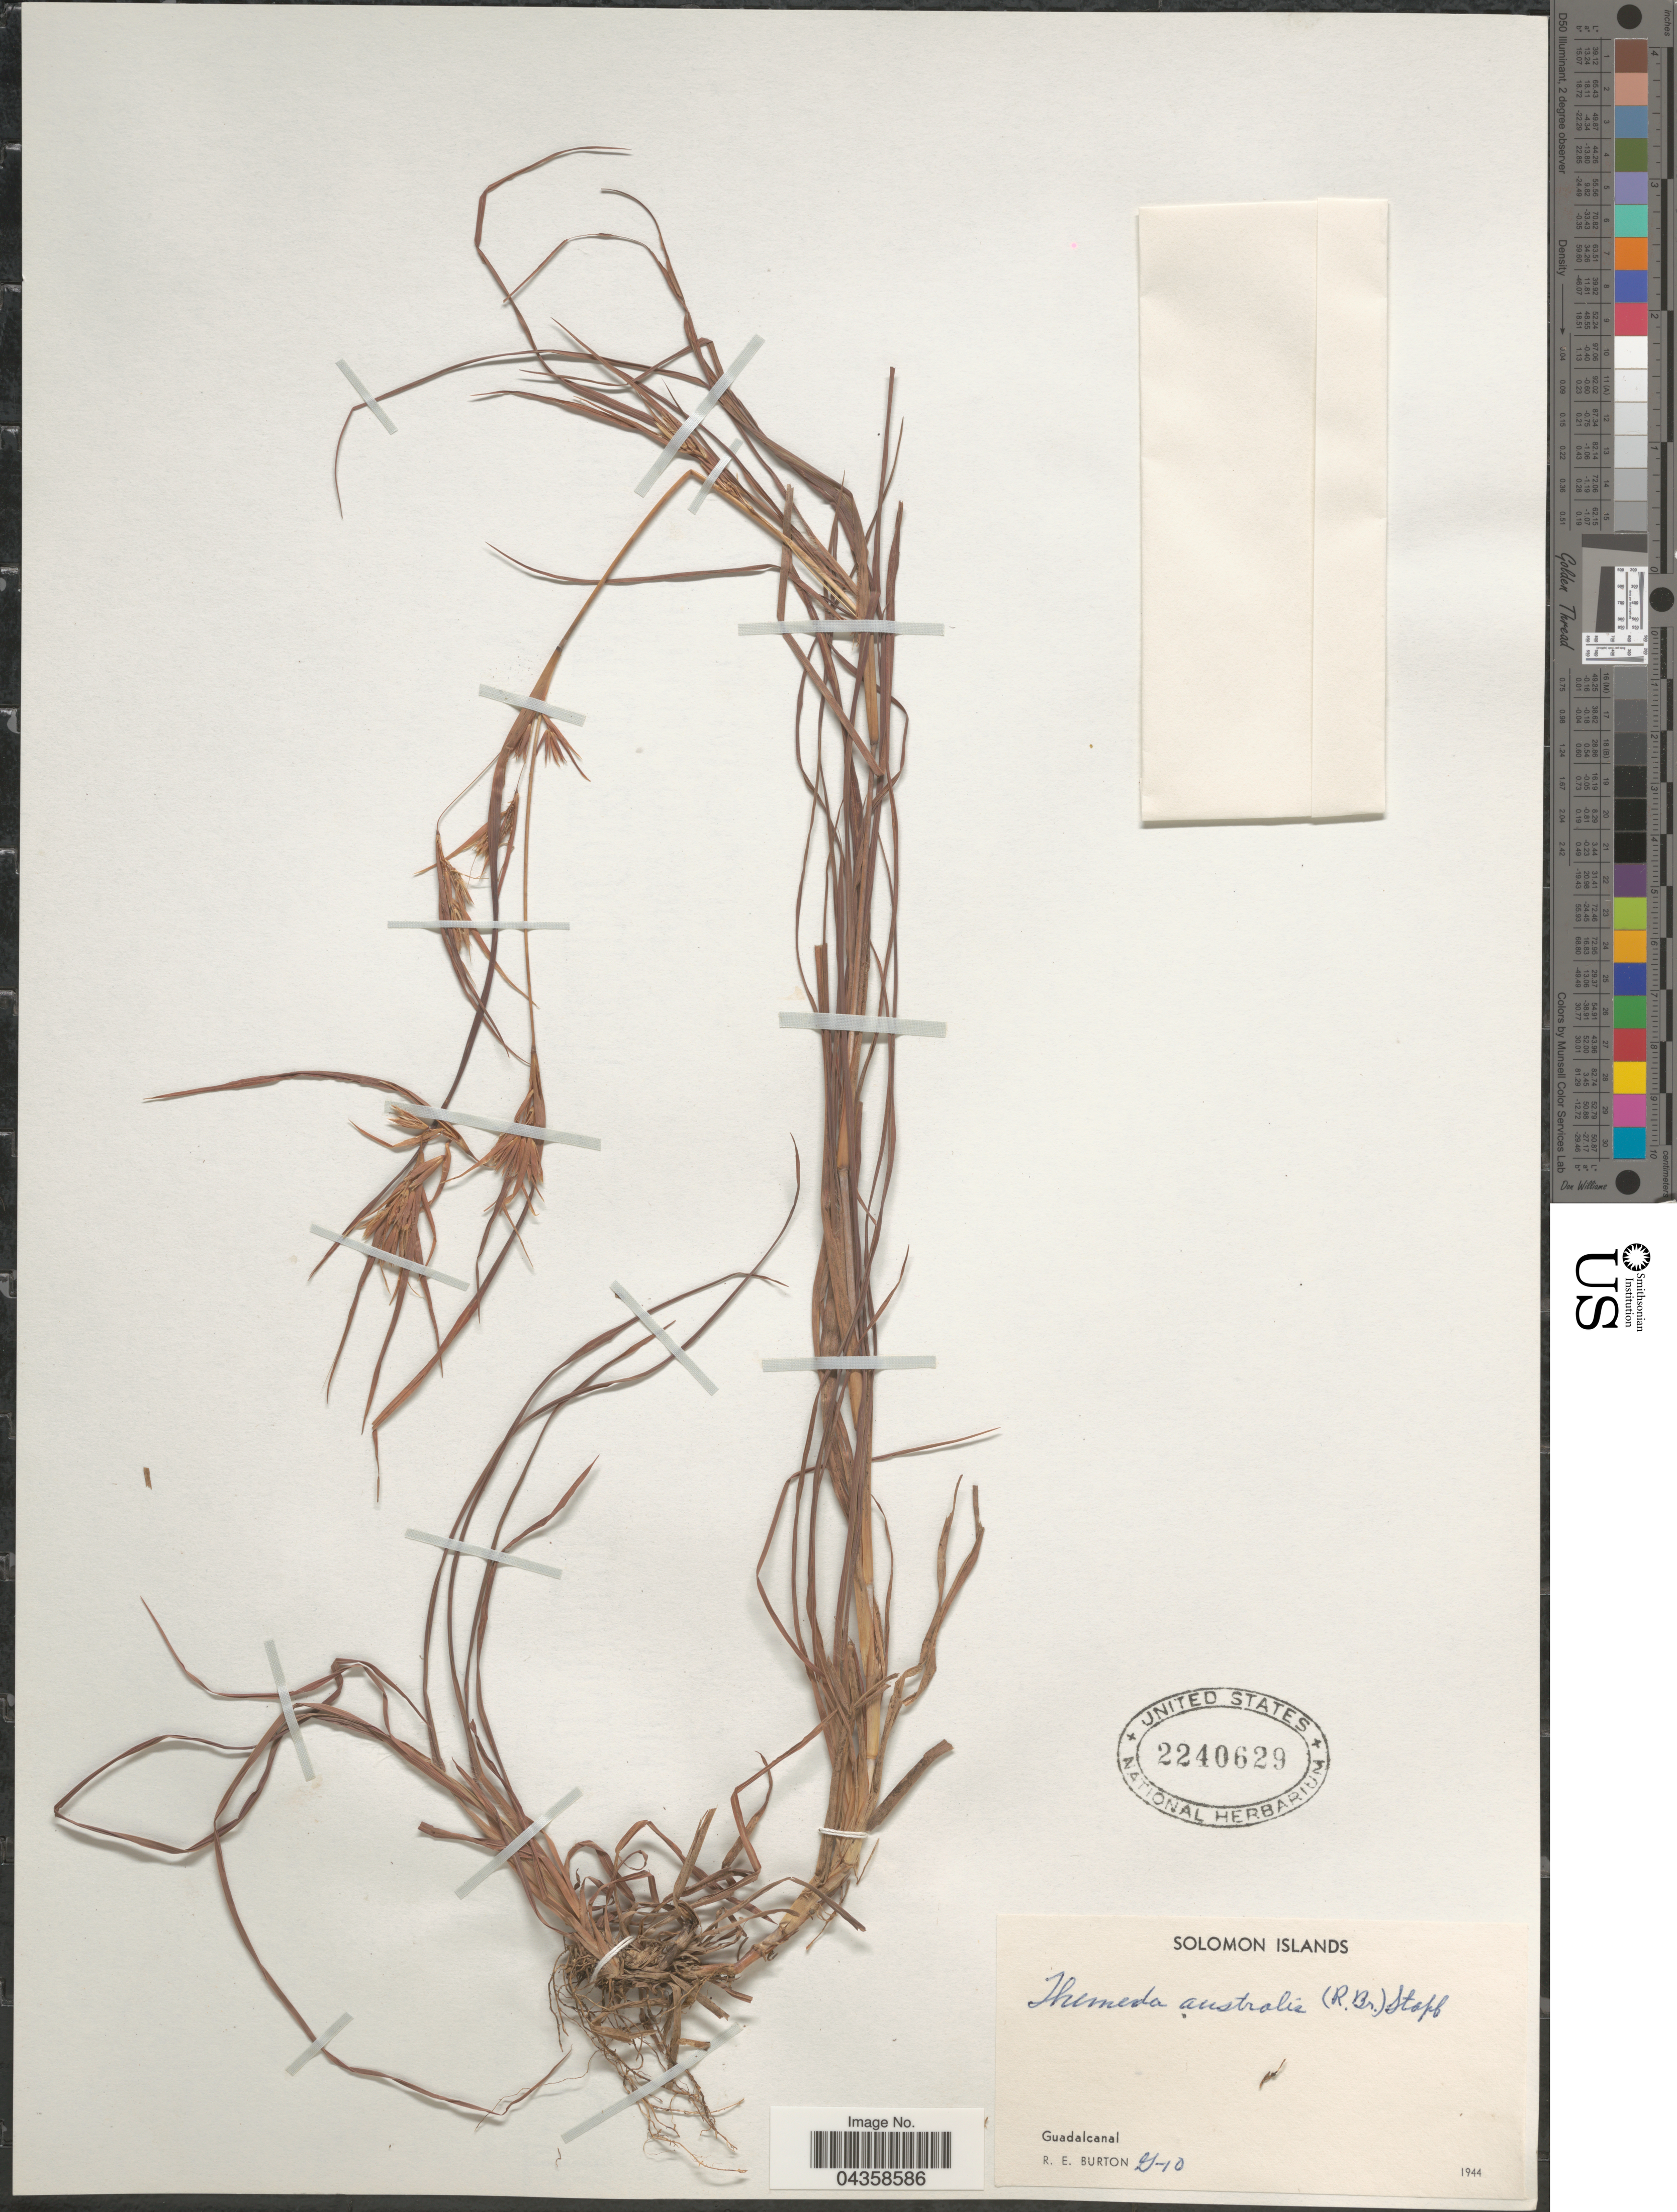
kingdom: Plantae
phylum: Tracheophyta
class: Liliopsida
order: Poales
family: Poaceae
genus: Themeda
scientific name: Themeda triandra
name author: Forssk.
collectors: R. Burton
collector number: G-10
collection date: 1944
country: Solomon Islands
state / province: Solomon Islands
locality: Guadalcanal.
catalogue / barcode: US 2240629